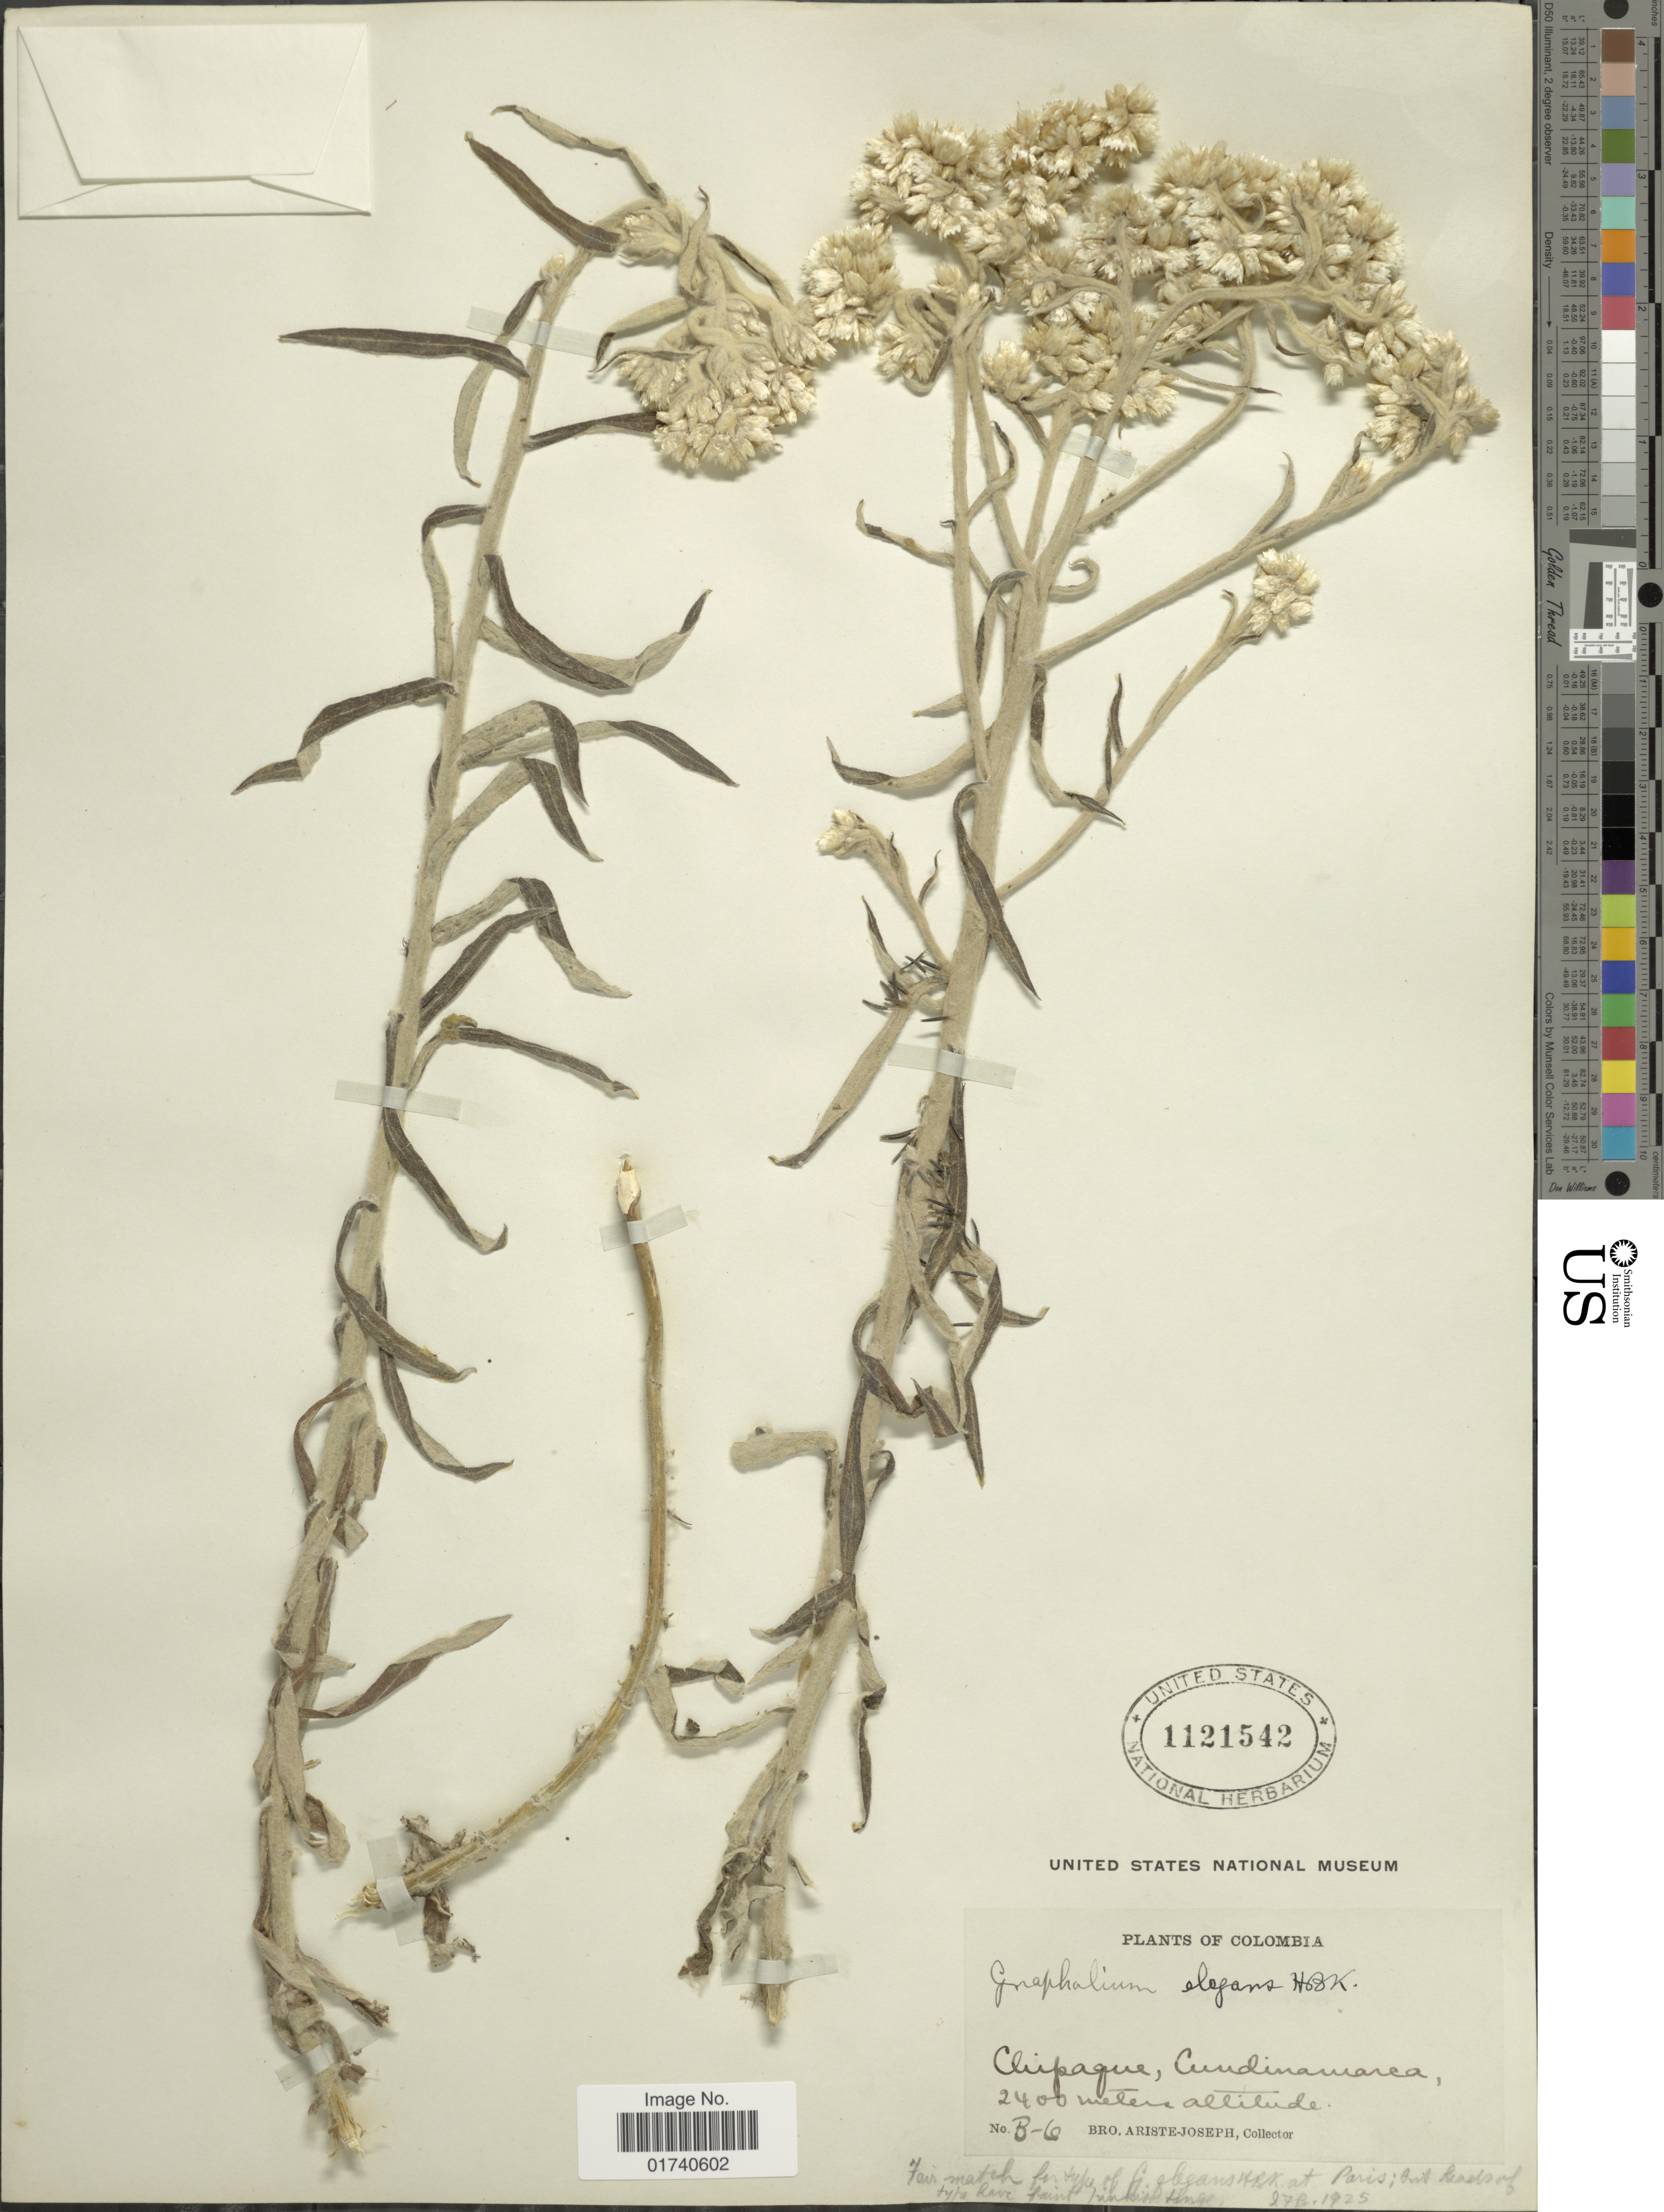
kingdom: Plantae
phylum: Tracheophyta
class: Magnoliopsida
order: Asterales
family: Asteraceae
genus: Pseudognaphalium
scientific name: Pseudognaphalium elegans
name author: (Kunth) Kartesz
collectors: Bro. Ariste-Joseph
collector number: B-6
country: Colombia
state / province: Cundinamarca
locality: Chipague. Cundinamarca.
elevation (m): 2400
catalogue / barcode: US 1121542